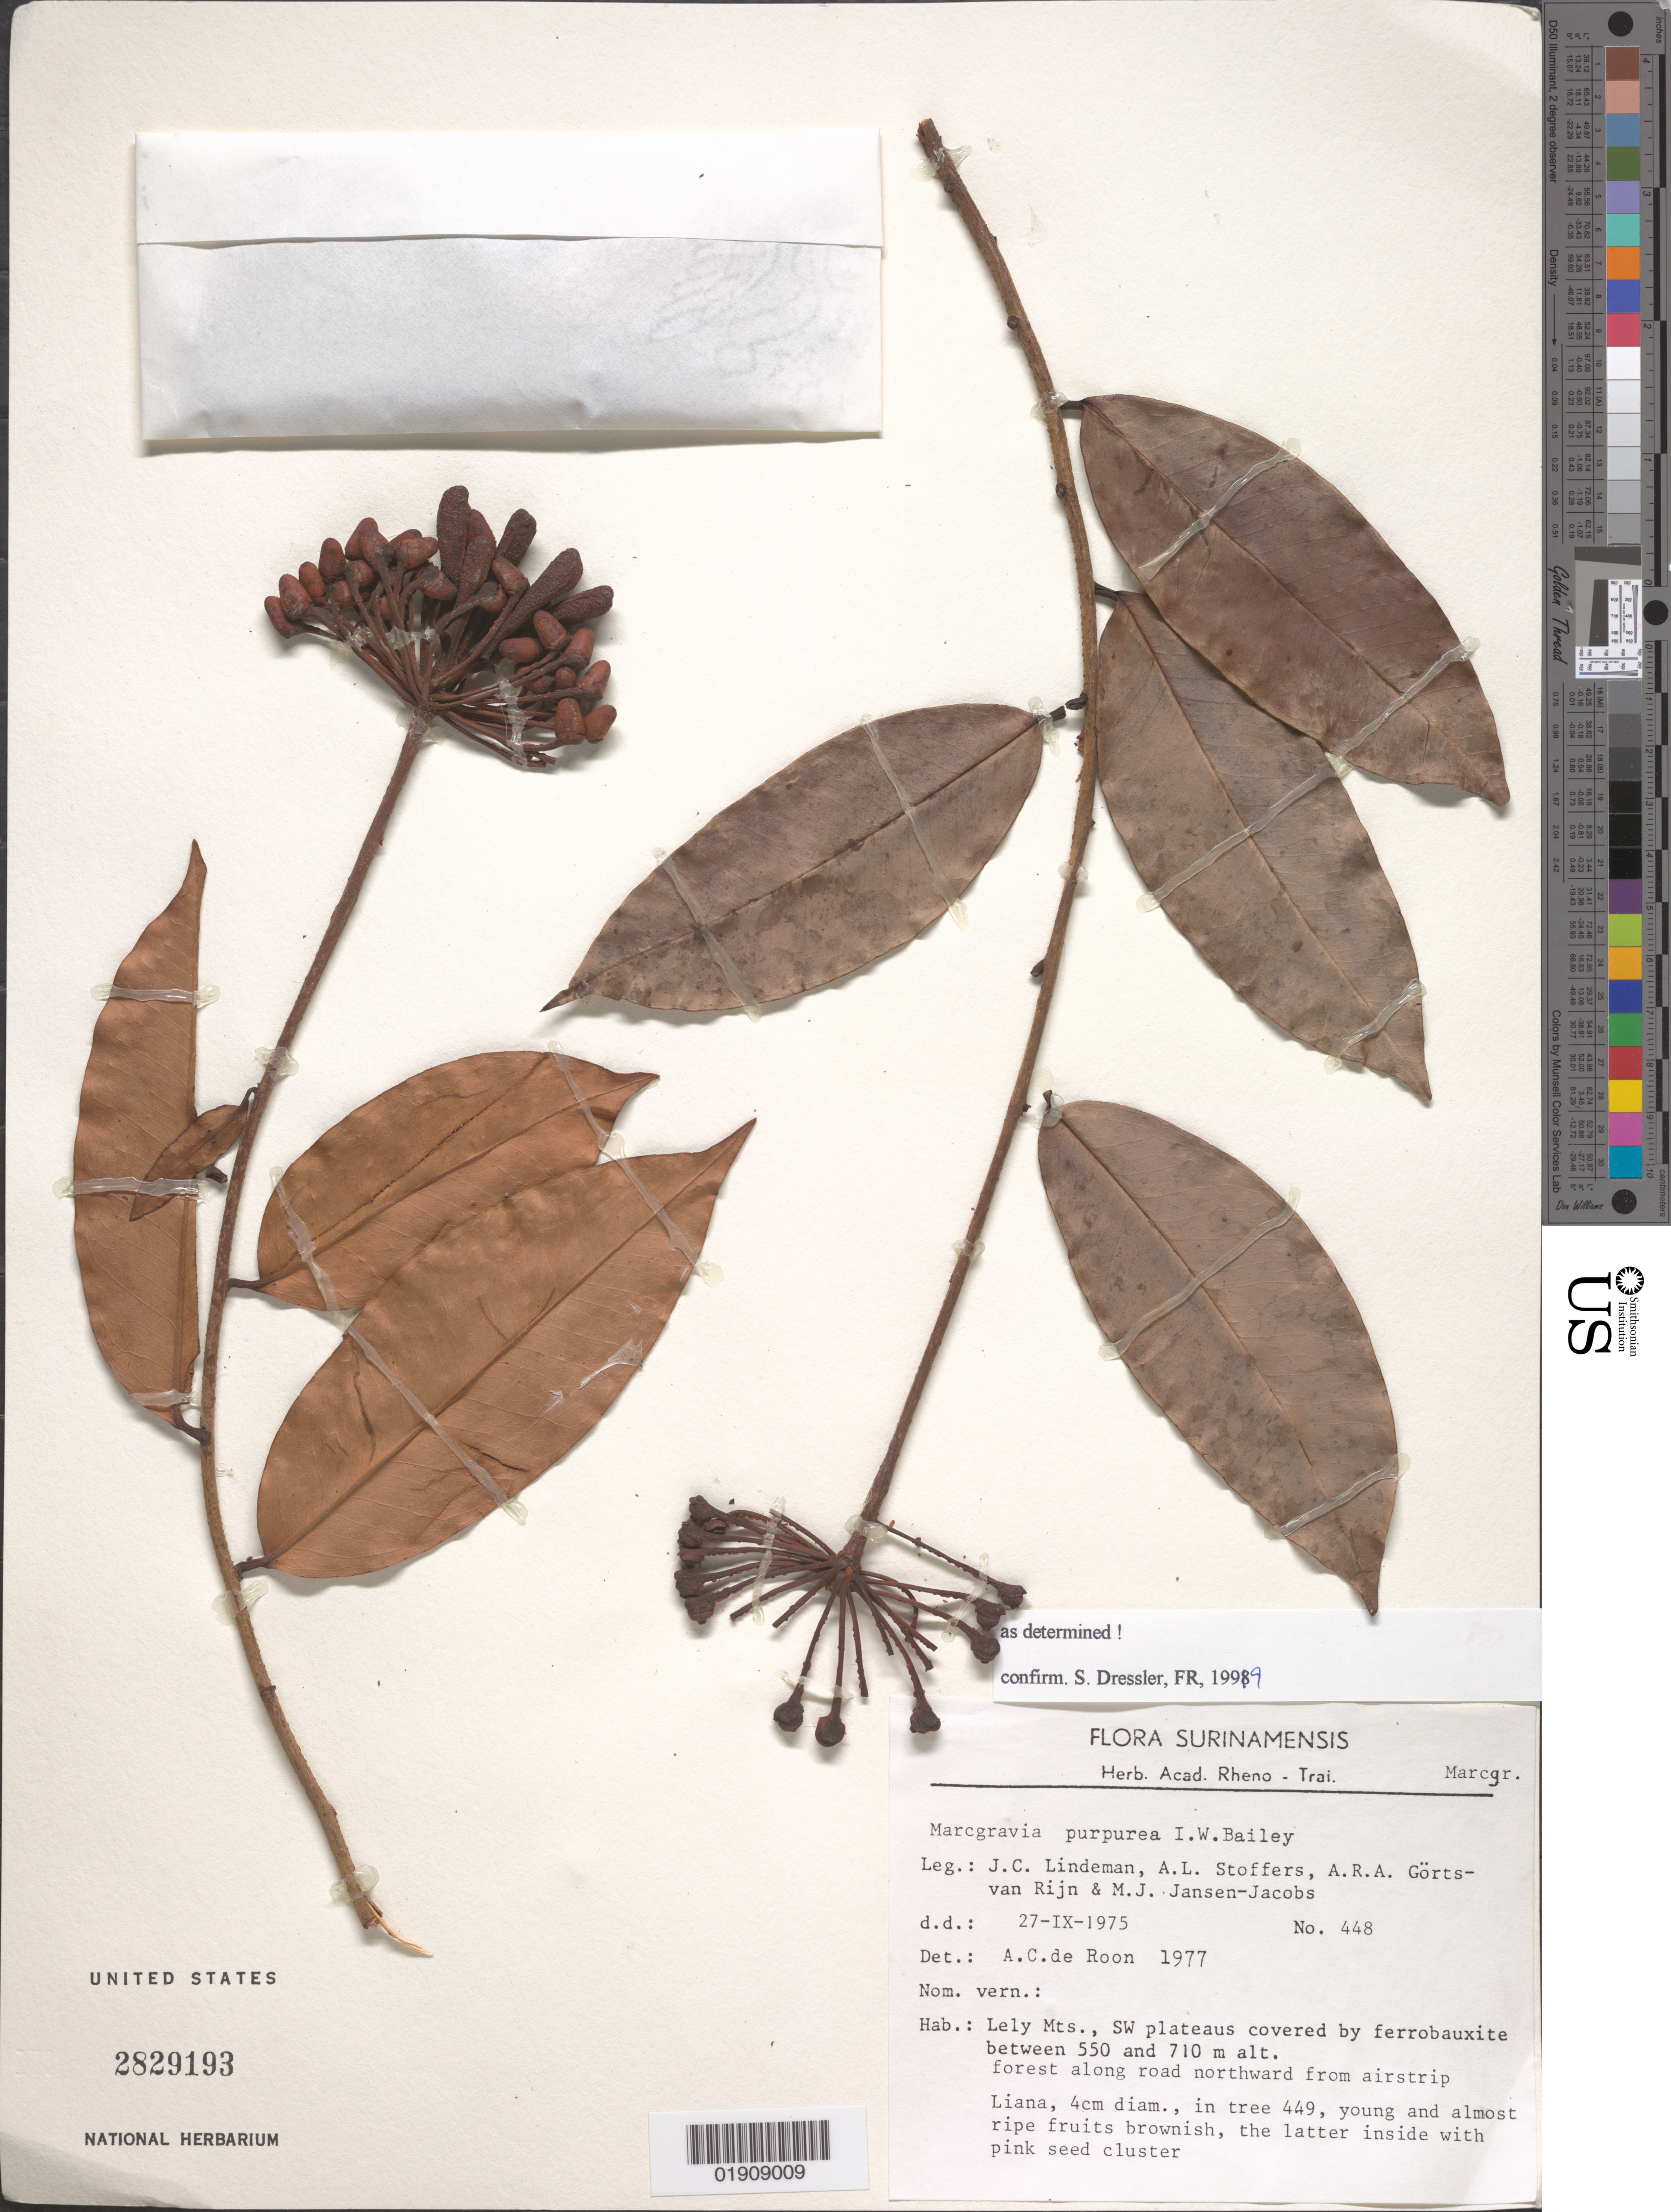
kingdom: Plantae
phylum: Tracheophyta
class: Magnoliopsida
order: Ericales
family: Marcgraviaceae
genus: Marcgravia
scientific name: Marcgravia purpurea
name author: I.W. Bailey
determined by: Dressler, S., (FR), Forschungsinstitut Und Naturmuseum Senckenberg (GERMANY)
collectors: A. de Roon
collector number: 448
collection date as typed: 27 September 1975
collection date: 1975-09-27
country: Suriname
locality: Lely Mts., SW plateaus covered by ferrobauxite, along road northward from airstrip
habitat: forest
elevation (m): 550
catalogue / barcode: US 2829193